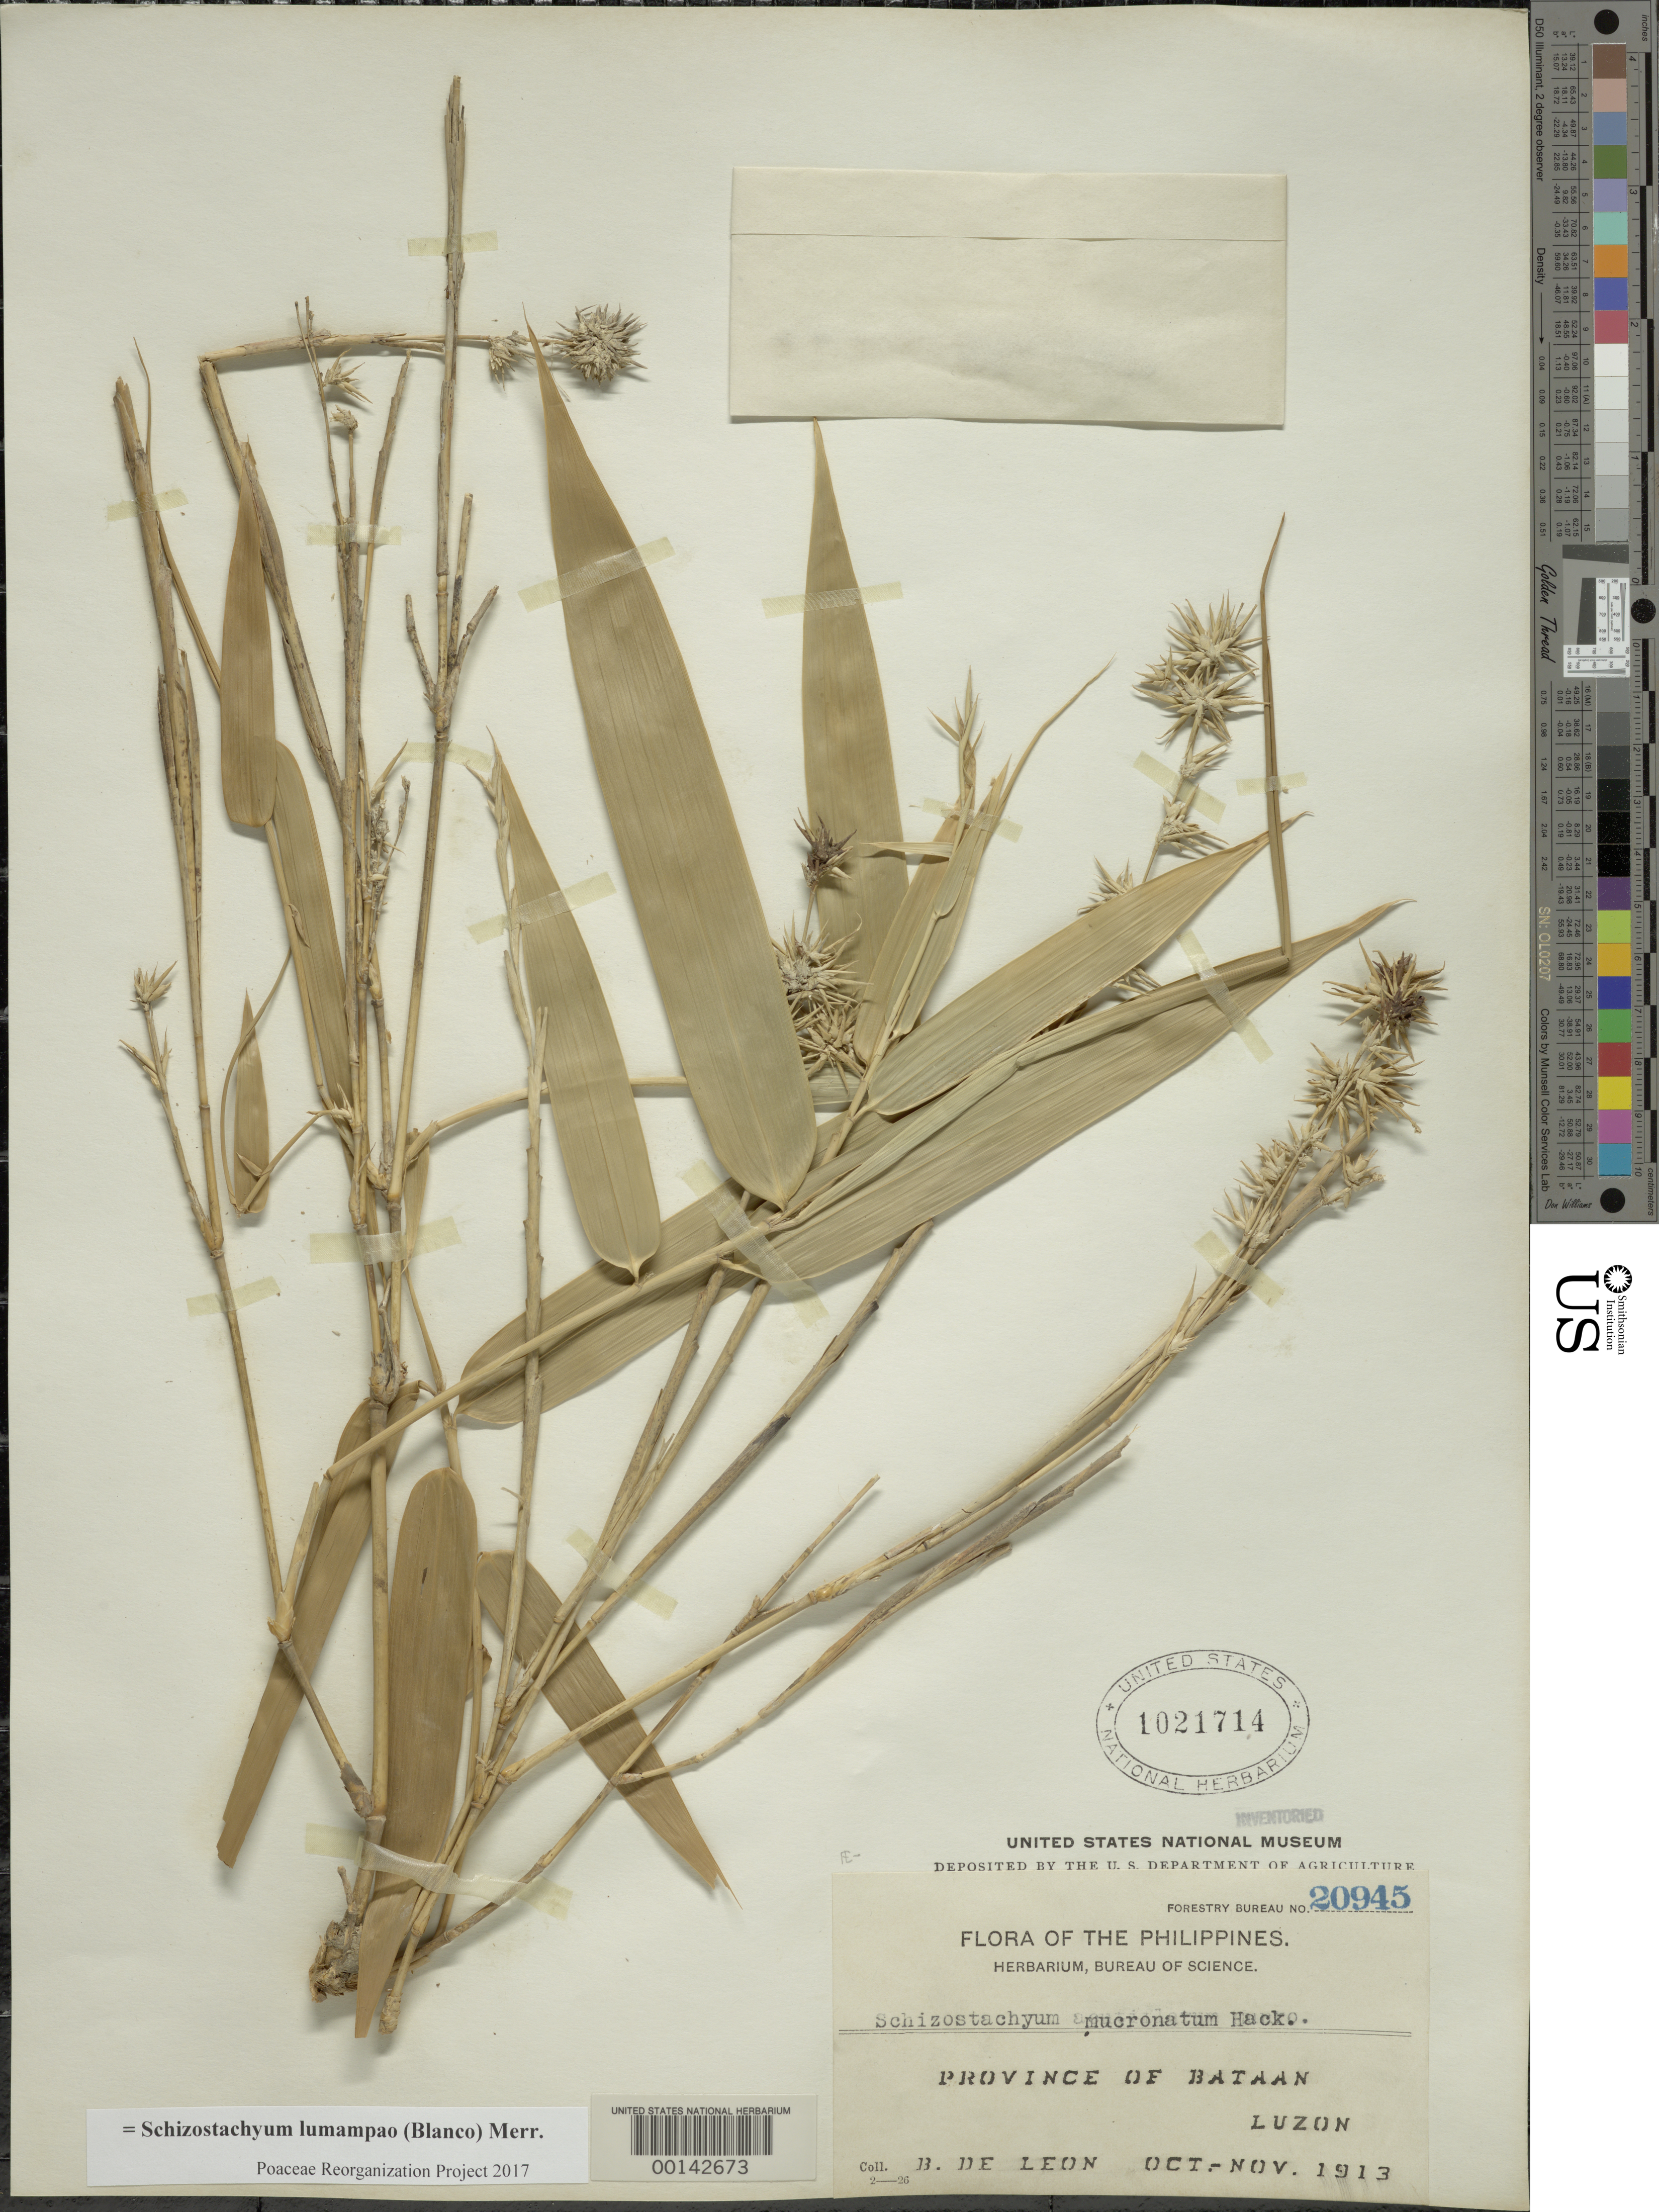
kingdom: Plantae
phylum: Tracheophyta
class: Liliopsida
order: Poales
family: Poaceae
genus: Schizostachyum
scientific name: Schizostachyum lumampao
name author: (Blanco) Merr.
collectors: B. de Leon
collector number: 20945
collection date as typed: Oct 1913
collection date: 1913-10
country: Philippines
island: Luzon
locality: Bataan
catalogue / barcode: US 1021714